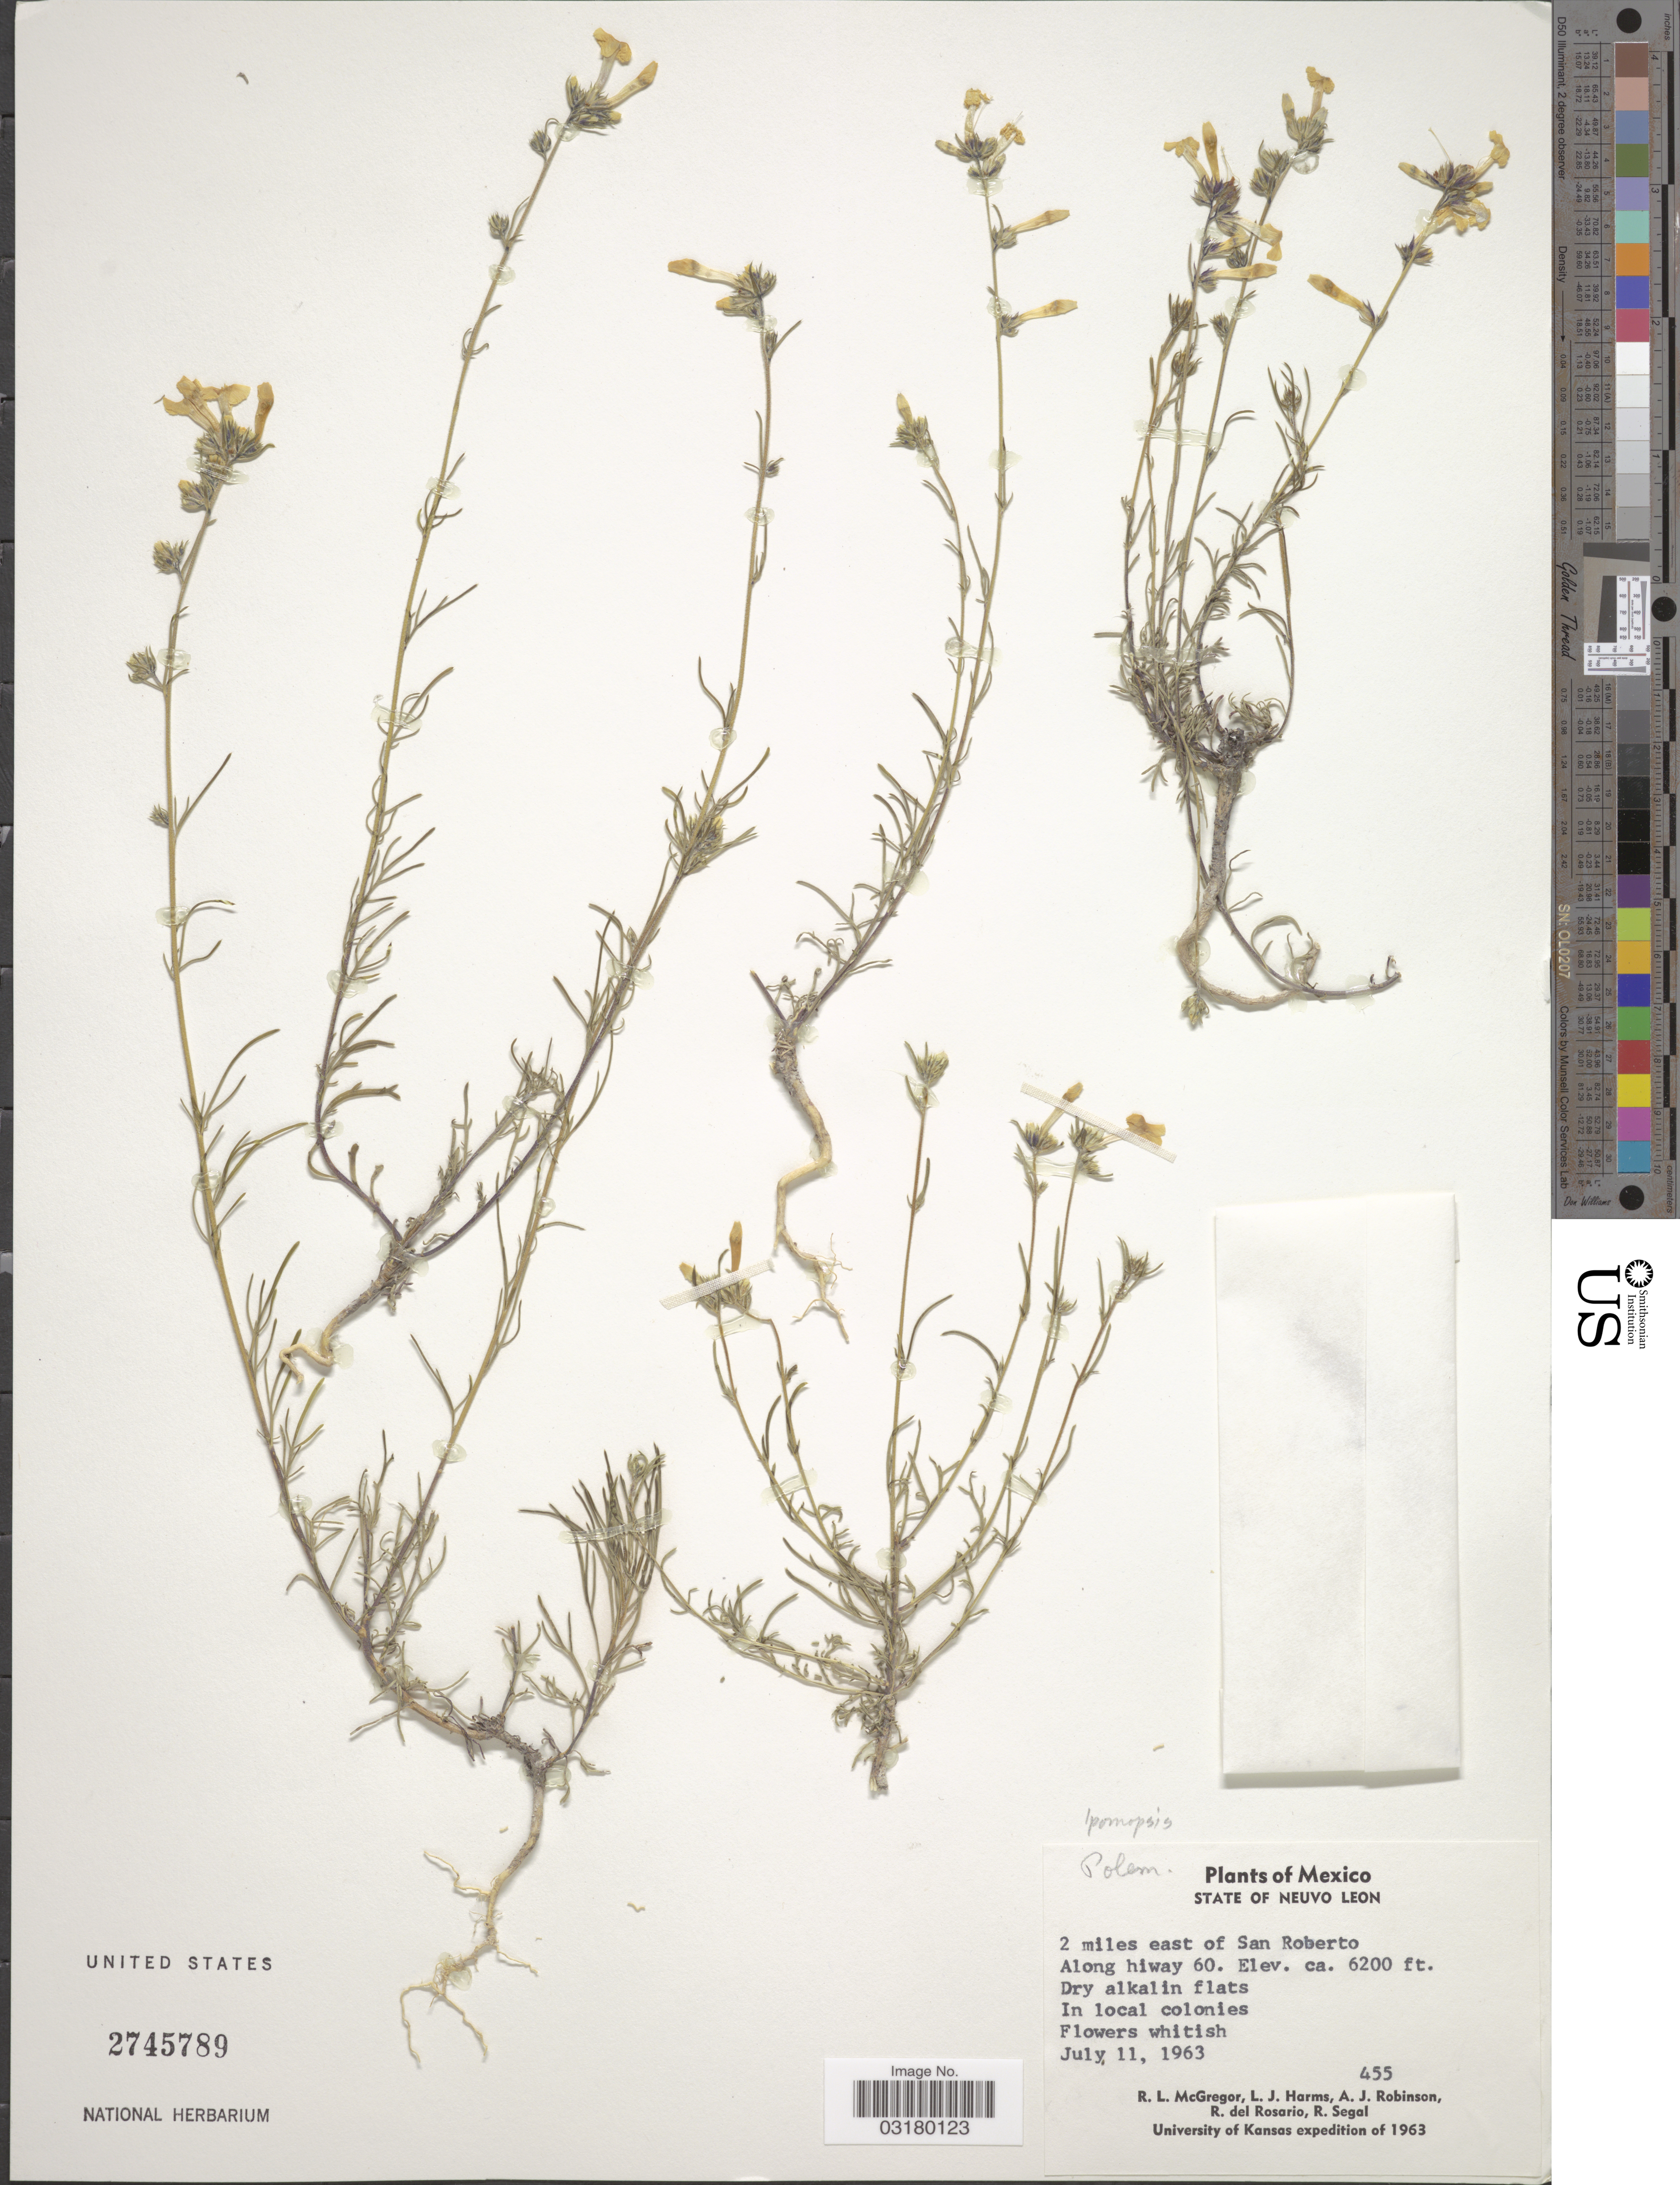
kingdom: Plantae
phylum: Tracheophyta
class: Magnoliopsida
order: Ericales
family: Polemoniaceae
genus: Ipomopsis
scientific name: Ipomopsis pinnata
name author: (Cav.) V.E. Grant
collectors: R. McGregor, L. Harms, A. J. Robinson, R. del Rosario & R. Segal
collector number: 455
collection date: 1963-07-11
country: Mexico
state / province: Nuevo León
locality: State of Neuvo Leon. 2 miles east of San Roberto. Along hiway 60.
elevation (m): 1890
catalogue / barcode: US 2745789